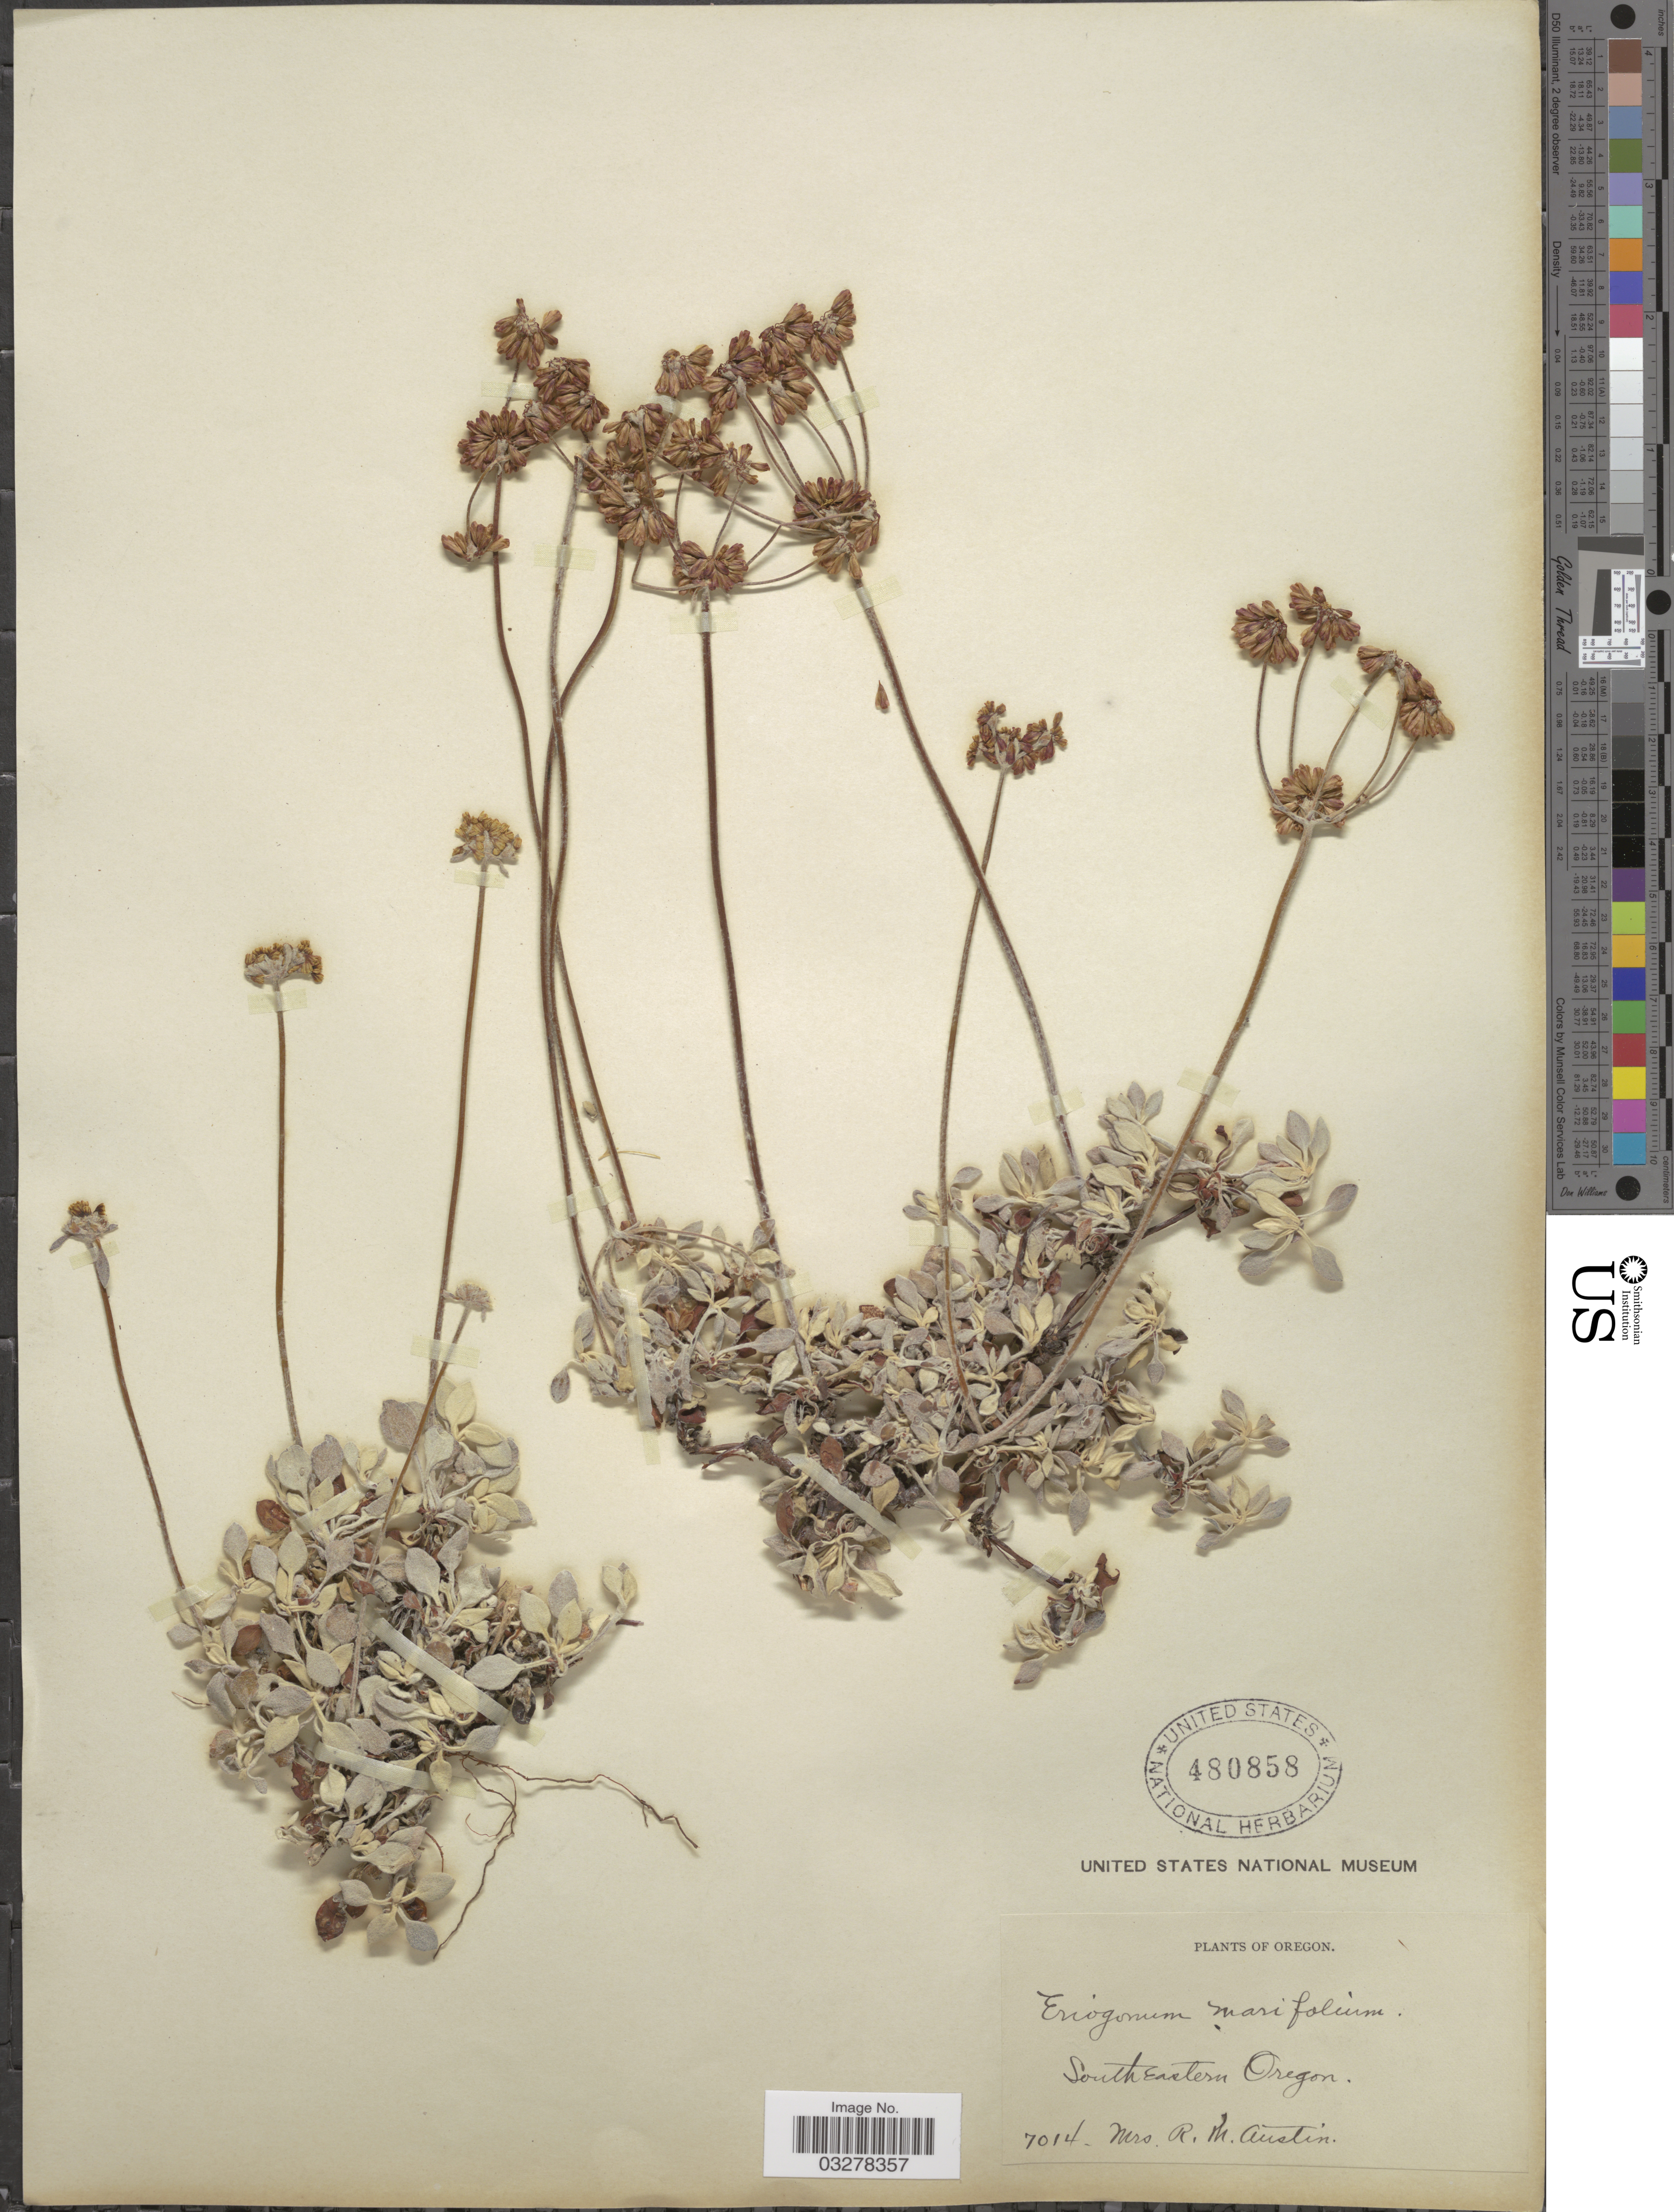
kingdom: Plantae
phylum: Tracheophyta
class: Magnoliopsida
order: Caryophyllales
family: Polygonaceae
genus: Eriogonum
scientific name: Eriogonum marifolium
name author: Torr. & A. Gray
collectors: R. Austin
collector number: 7014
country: United States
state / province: Oregon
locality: Southeastern Oregon.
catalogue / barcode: US 480858